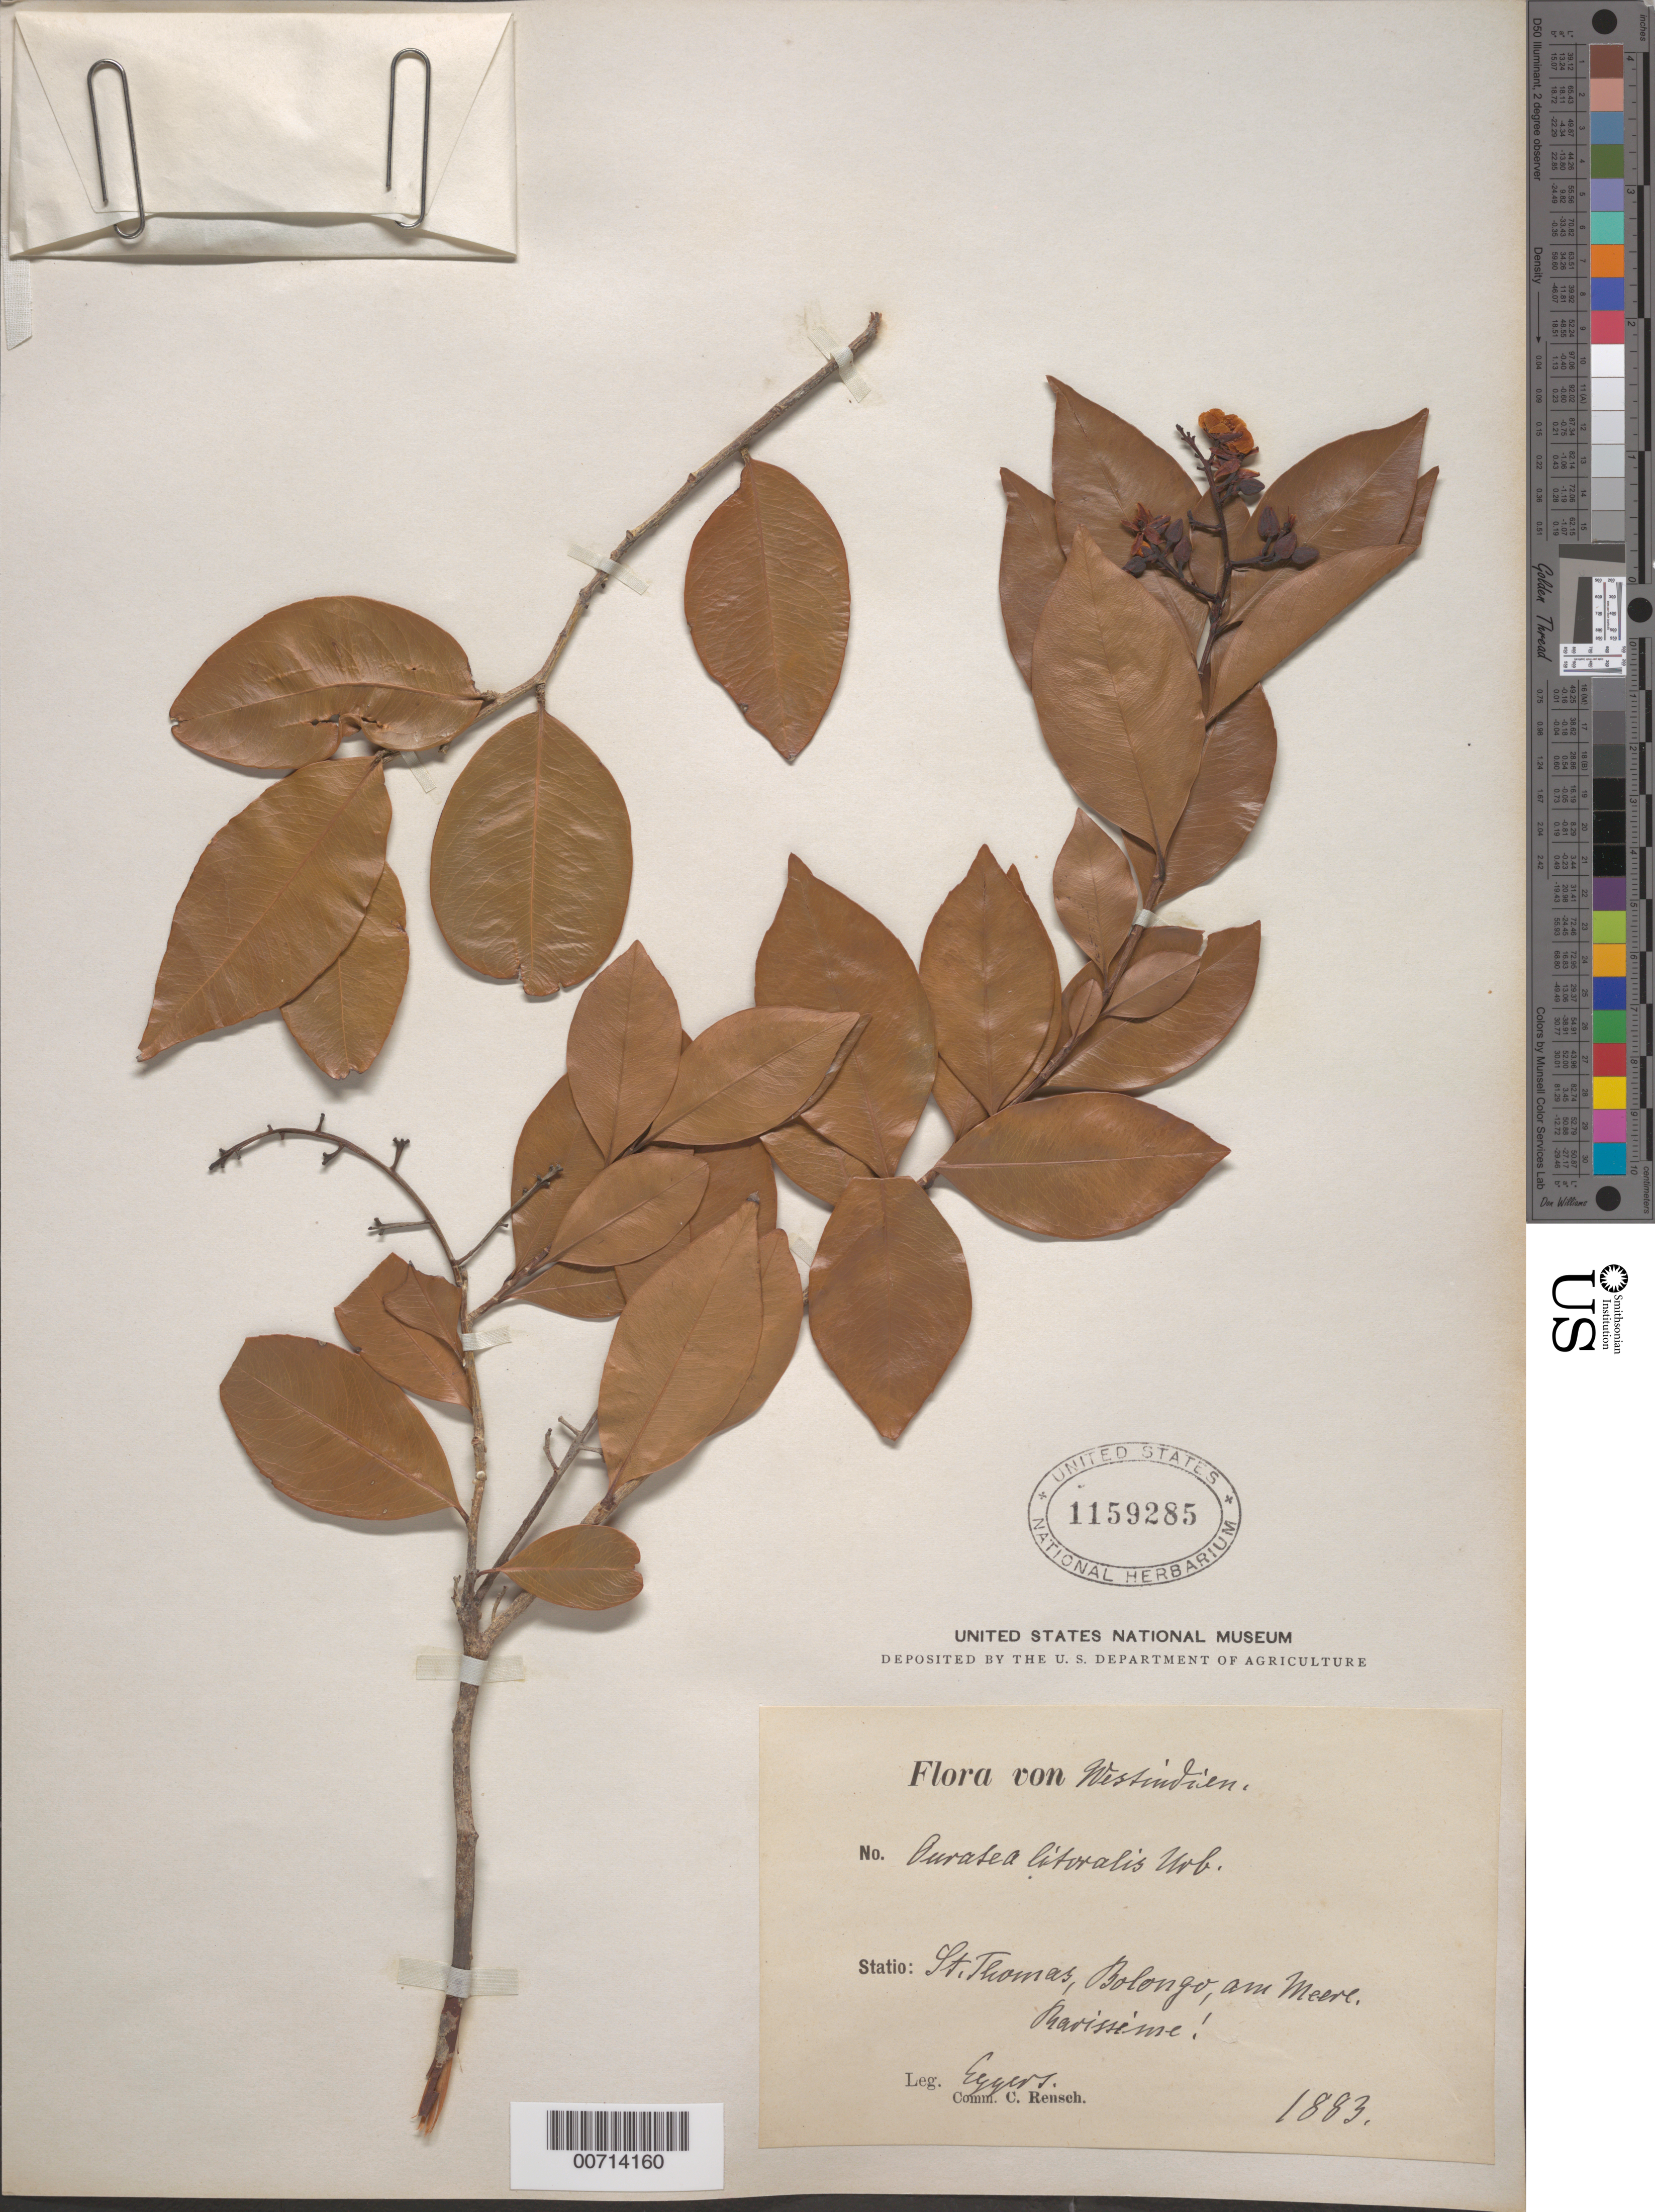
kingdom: Plantae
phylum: Tracheophyta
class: Magnoliopsida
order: Malpighiales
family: Ochnaceae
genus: Ouratea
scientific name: Ouratea littoralis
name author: Urb.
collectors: H. F. A. von Eggers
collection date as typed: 1883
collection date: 1883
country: U.S. Virgin Islands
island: St. Thomas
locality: Bolongo, am Meore Brassime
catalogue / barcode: US 1159285